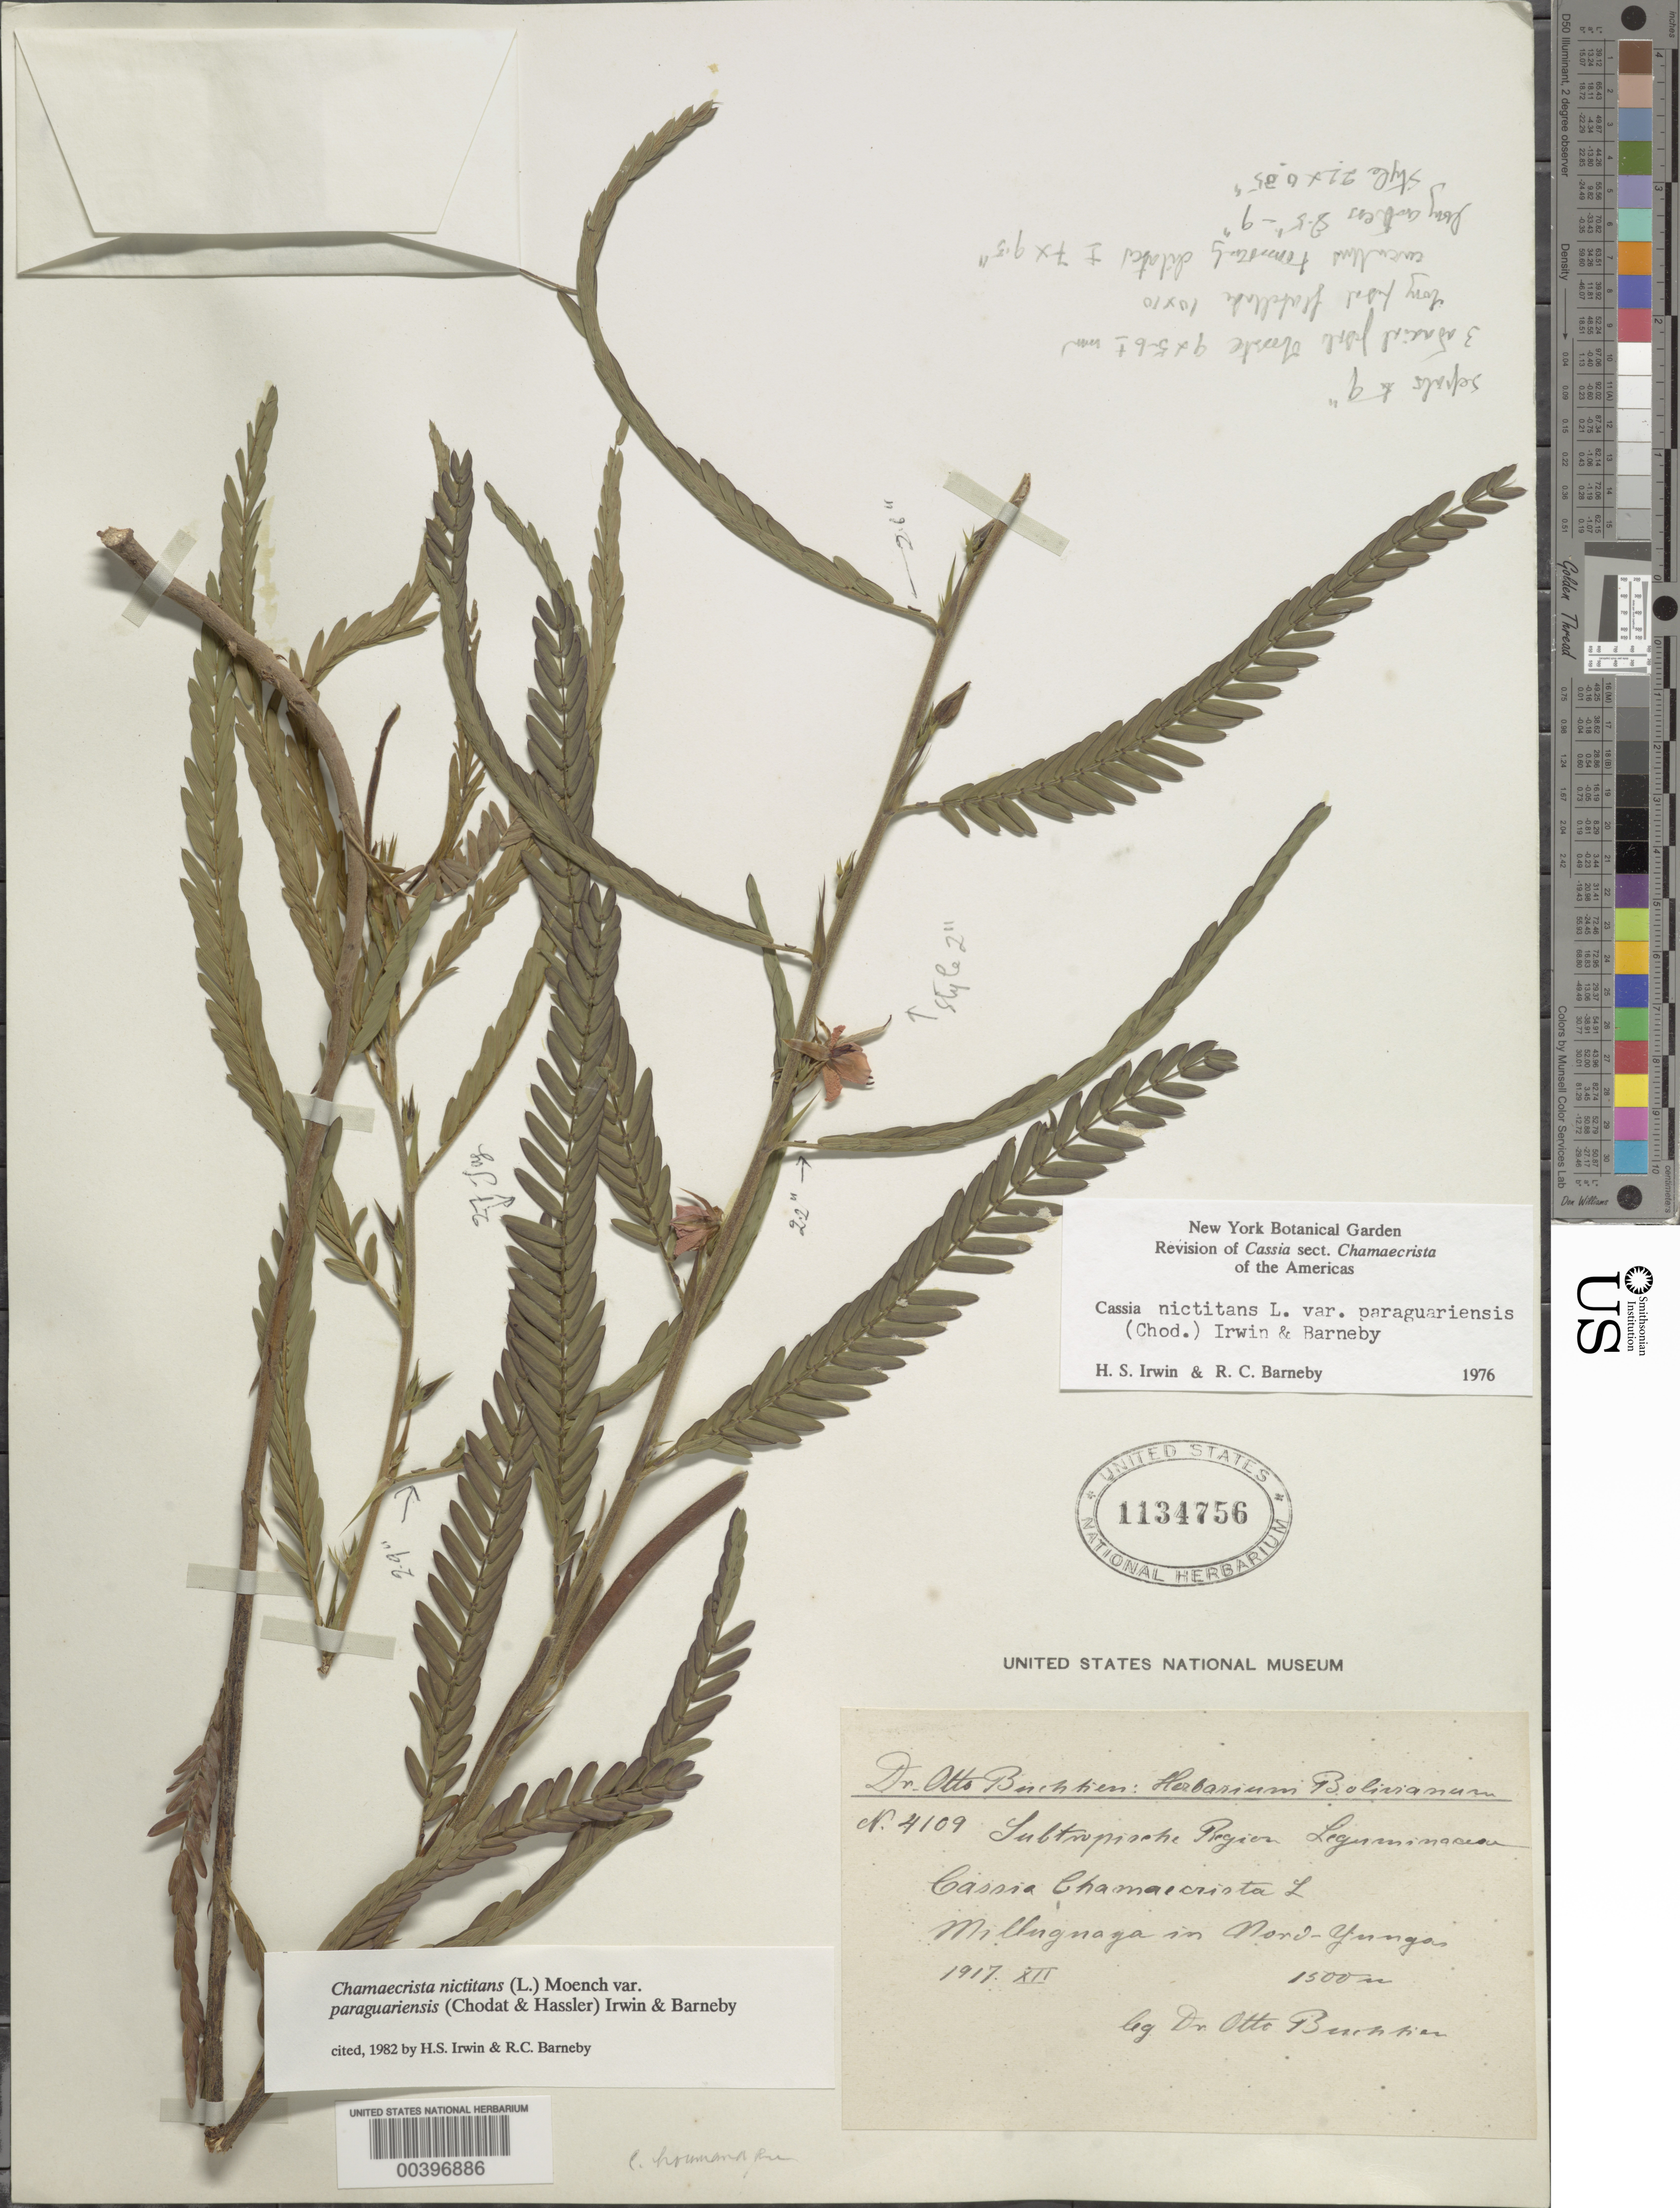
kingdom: Plantae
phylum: Tracheophyta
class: Magnoliopsida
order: Fabales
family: Fabaceae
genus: Chamaecrista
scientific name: Chamaecrista nictitans var. paraguariensis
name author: (Chodat & Hassl.) H.S. Irwin & Barneby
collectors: O. Buchtien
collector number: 4109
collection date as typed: Dec 1917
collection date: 1917-12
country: Bolivia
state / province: La Paz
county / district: Nor Yungas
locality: Millingnaga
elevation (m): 1500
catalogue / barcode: US 1134756